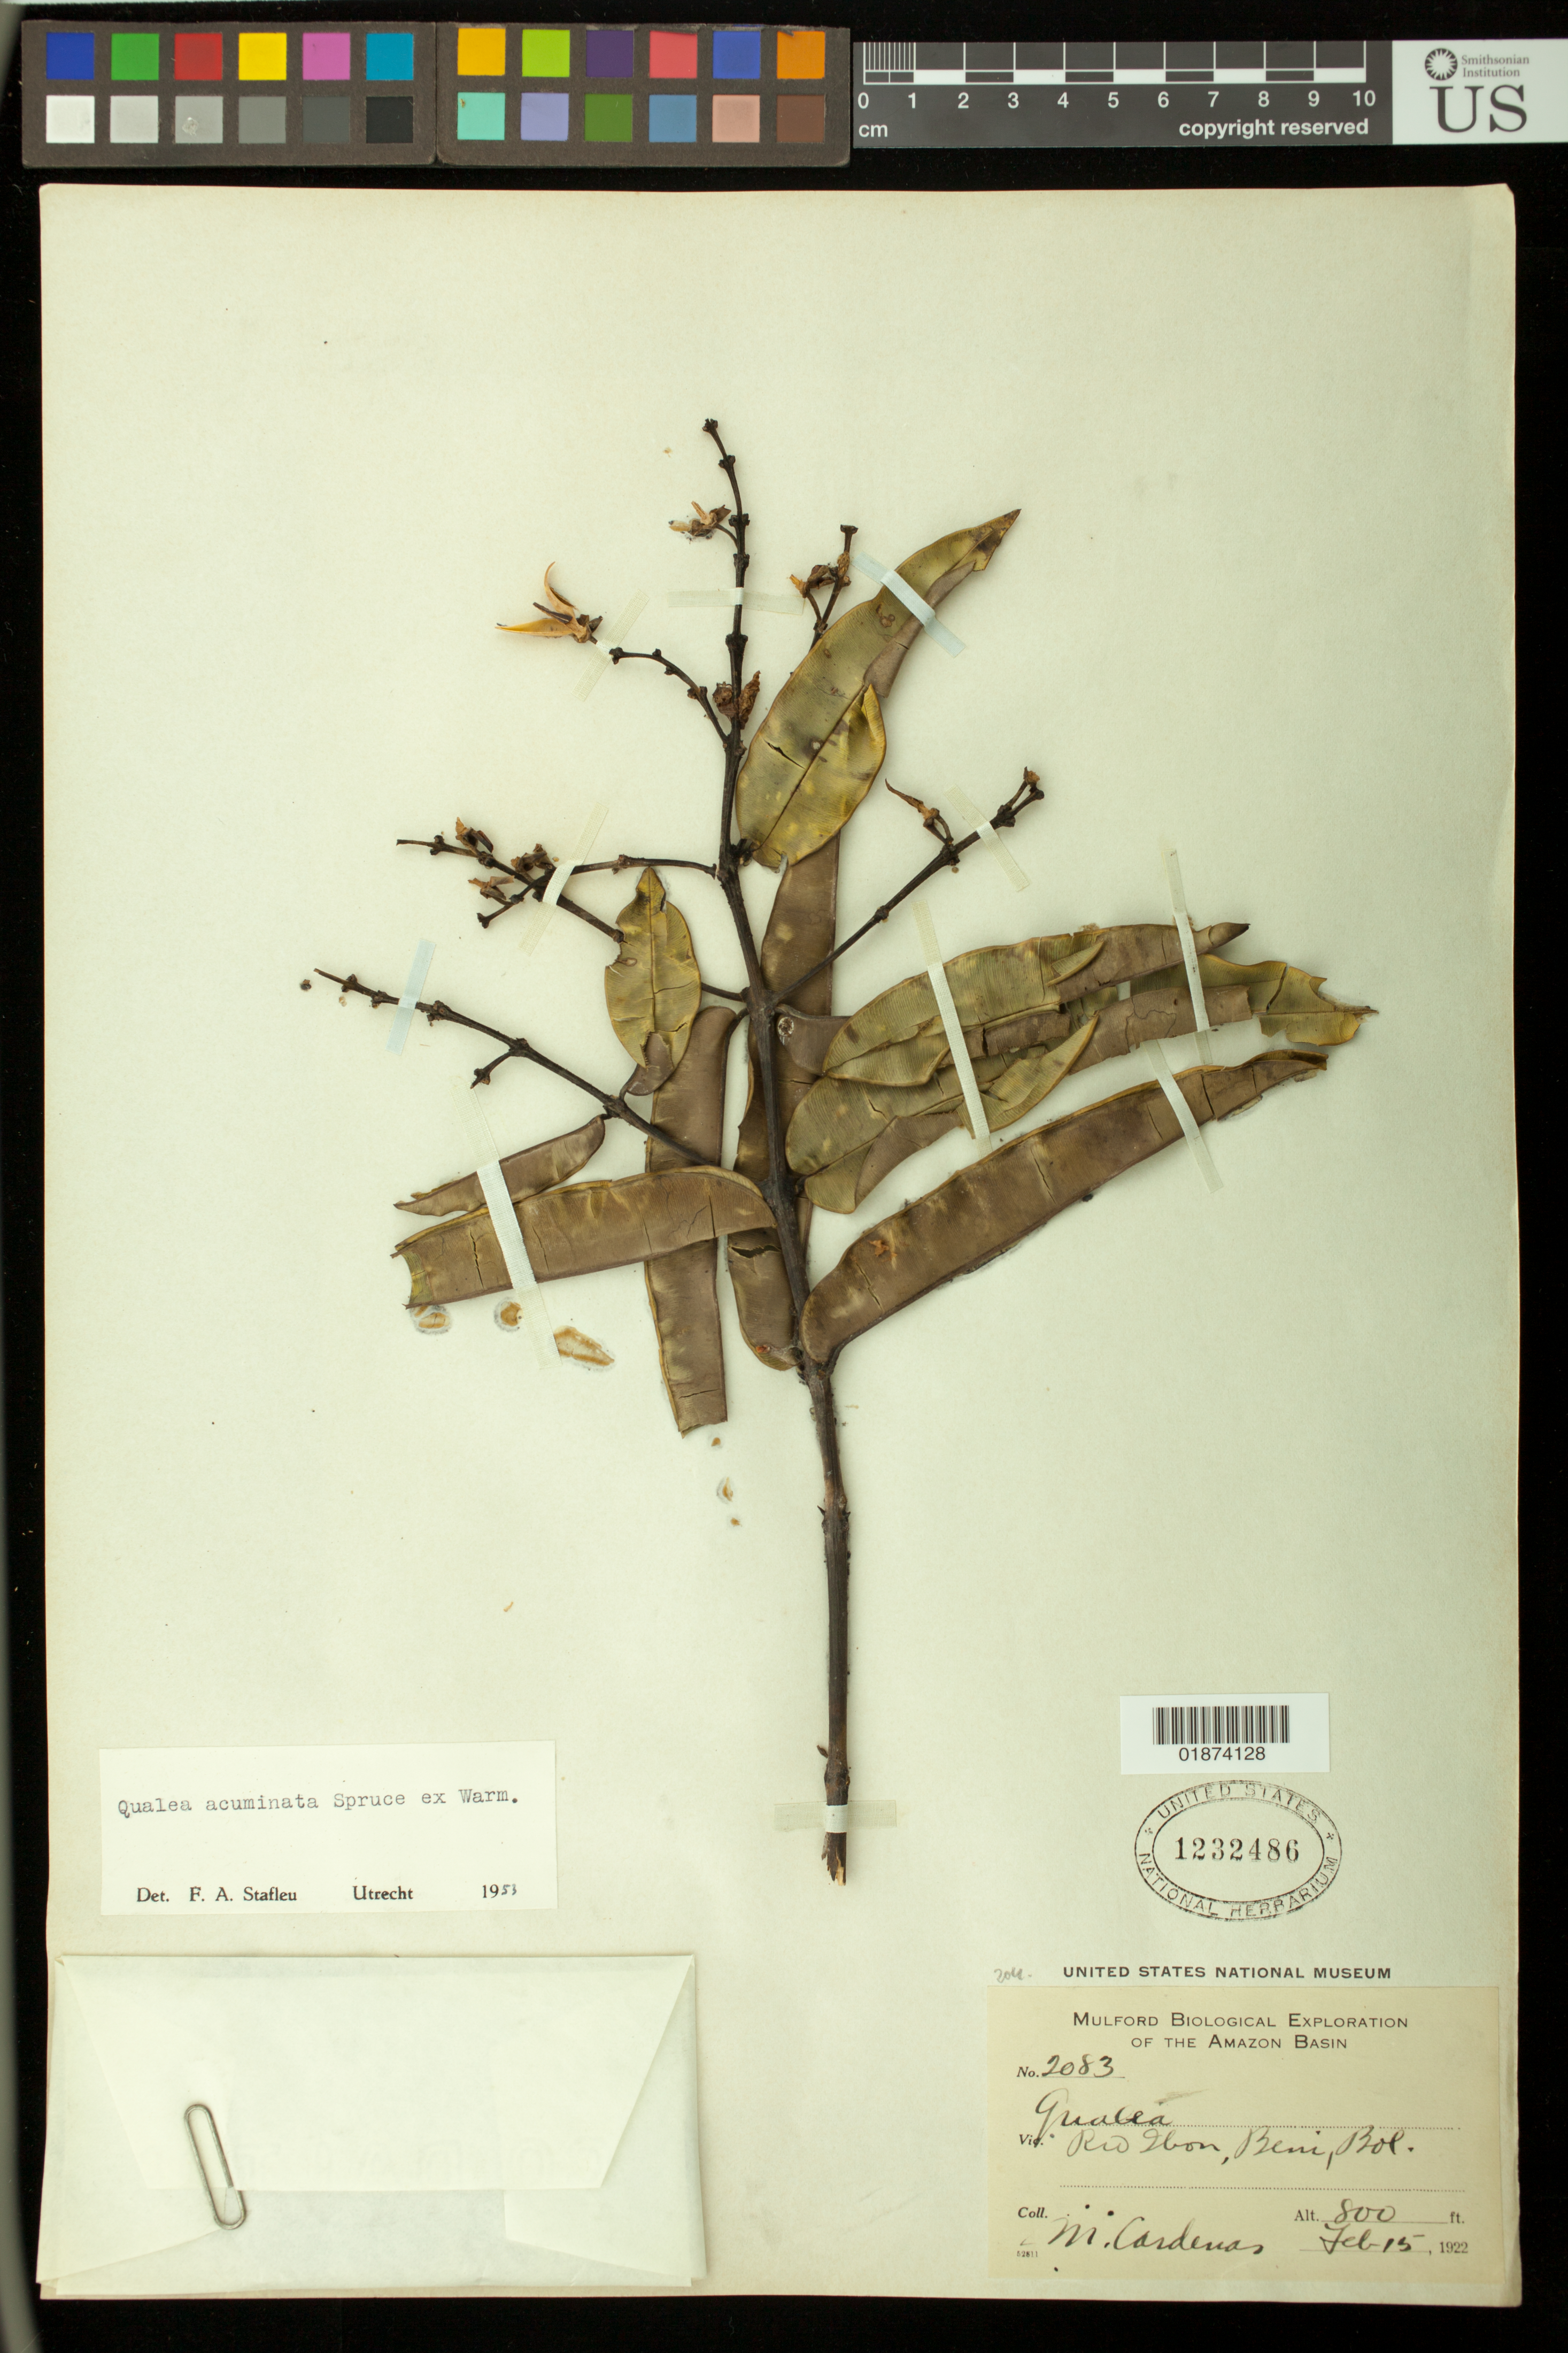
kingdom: Plantae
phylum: Tracheophyta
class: Magnoliopsida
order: Myrtales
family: Vochysiaceae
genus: Qualea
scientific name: Qualea acuminata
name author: Spruce ex Warm.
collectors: M. Cárdenas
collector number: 2083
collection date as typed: Feb. 15, 1922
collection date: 1922-02-15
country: Bolivia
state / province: Beni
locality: Rio Ibon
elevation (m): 244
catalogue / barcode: US 1232486